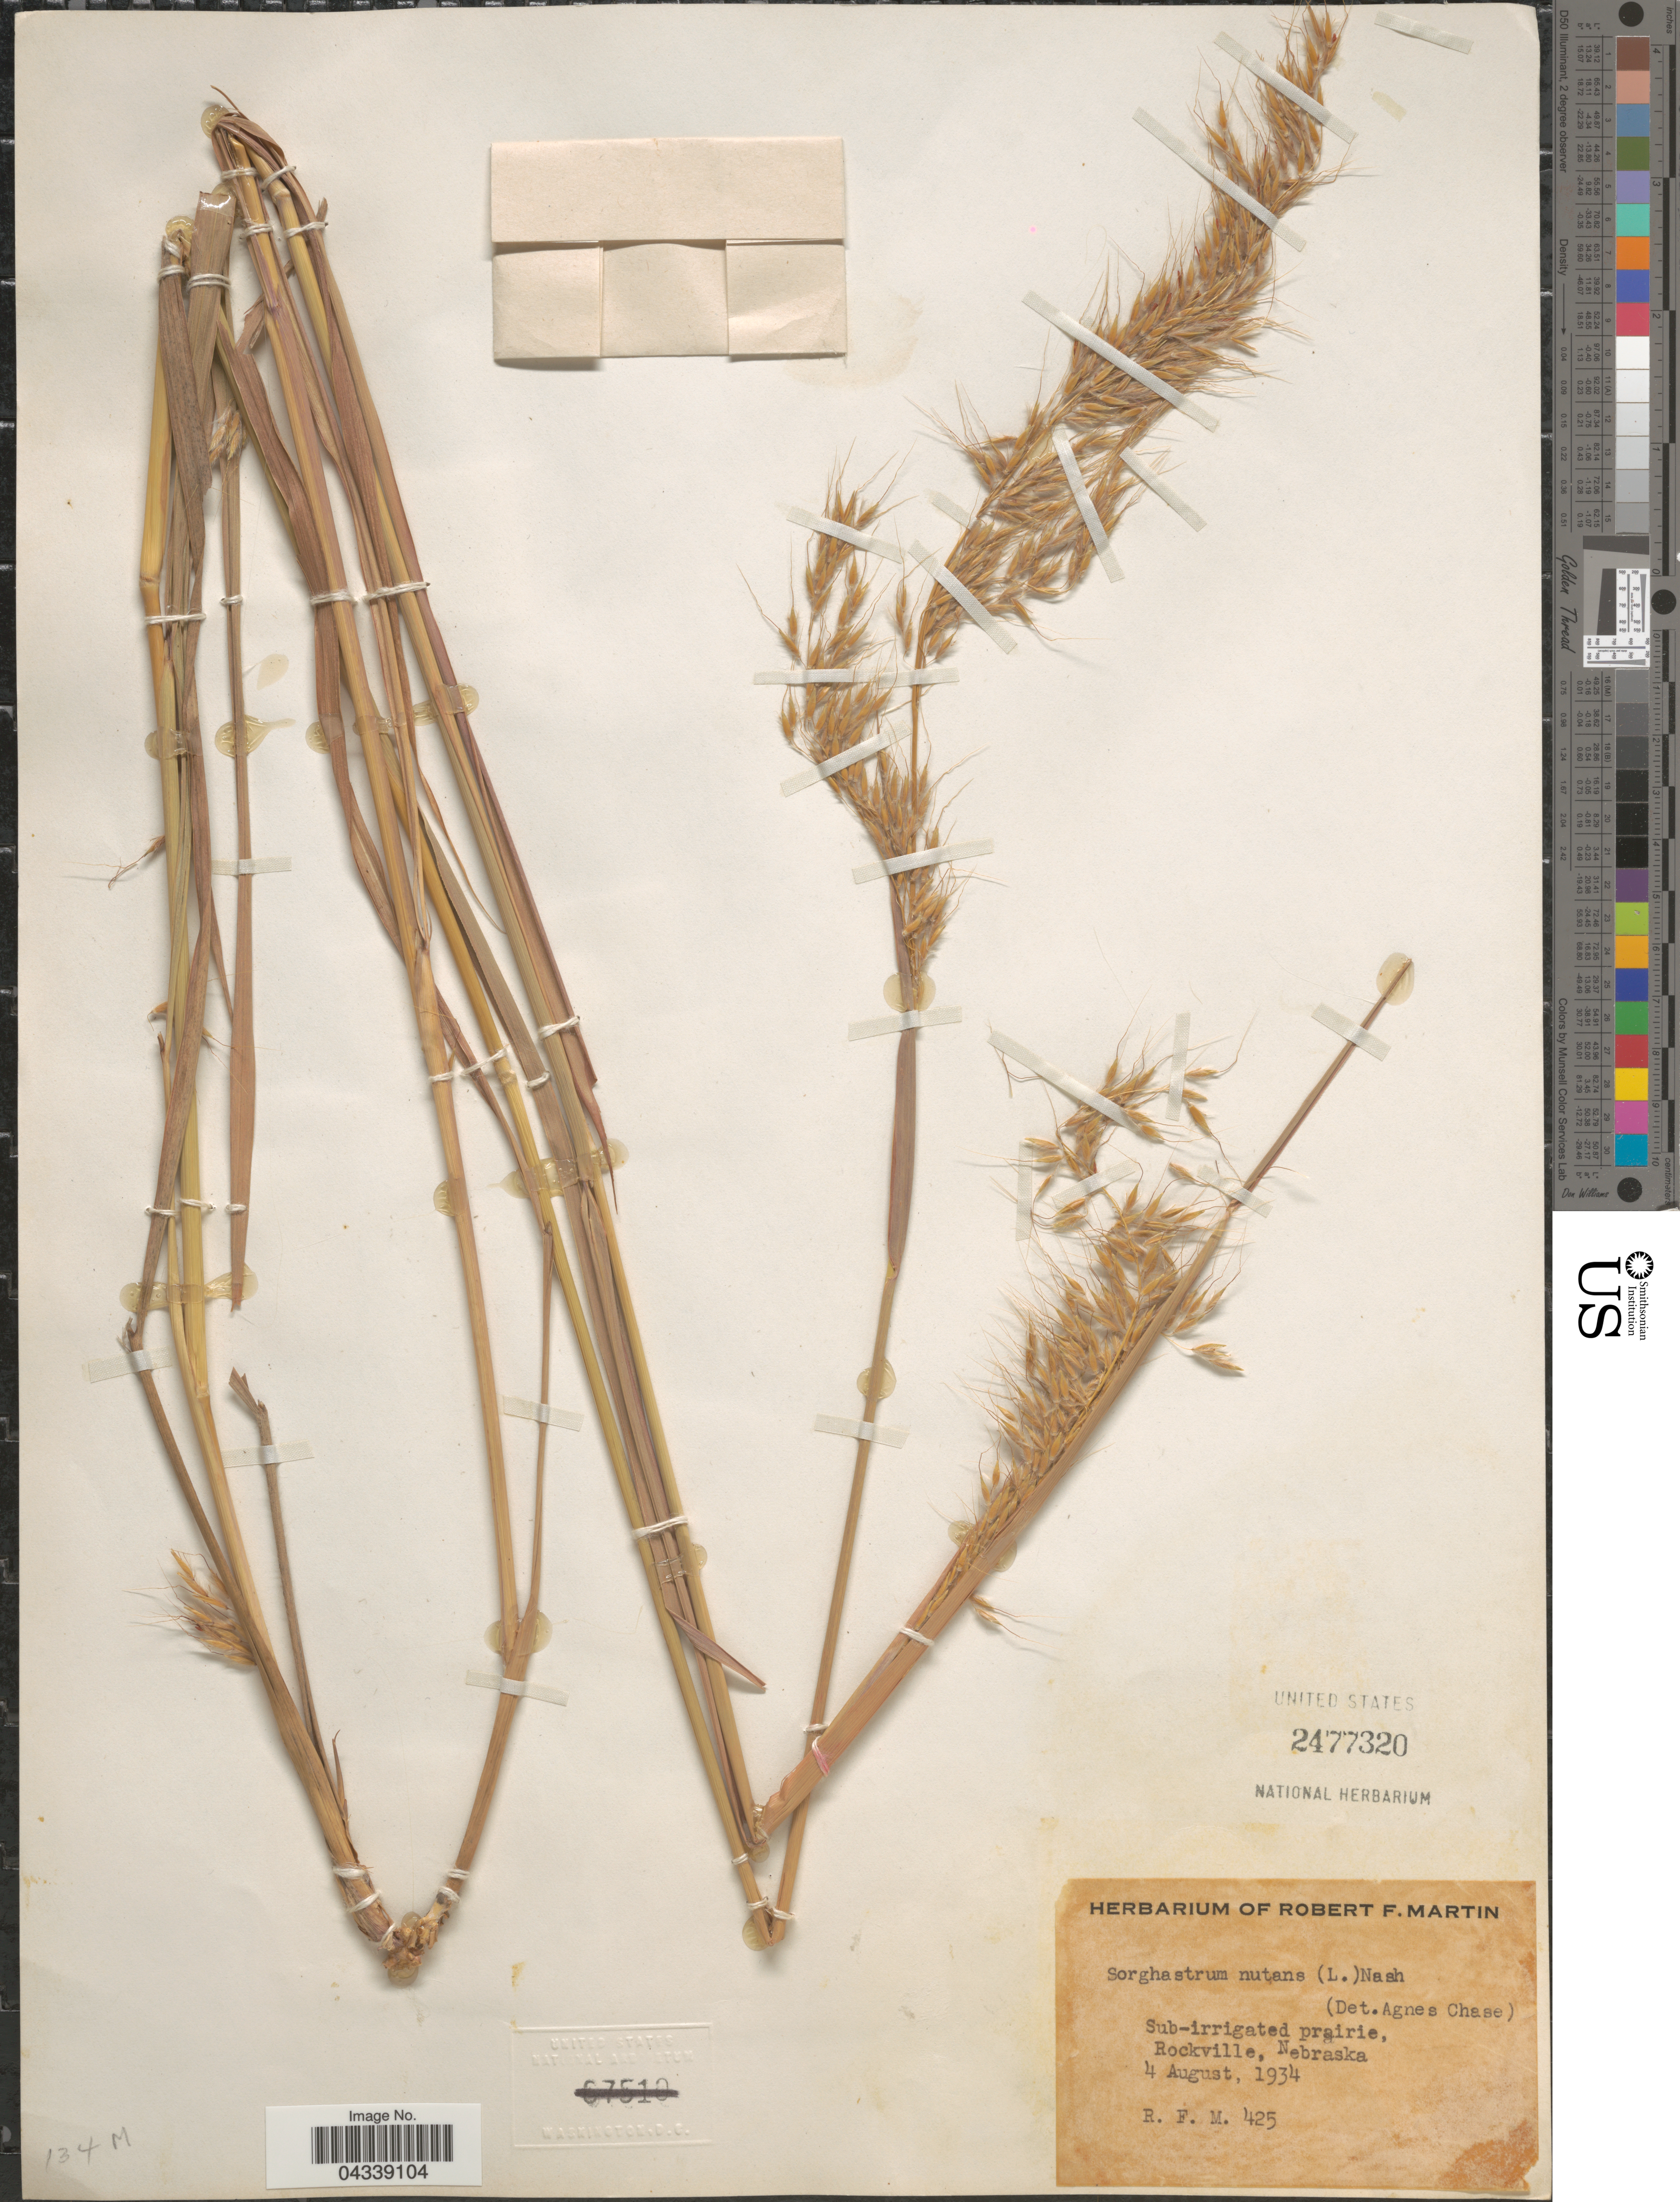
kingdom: Plantae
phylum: Tracheophyta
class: Liliopsida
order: Poales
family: Poaceae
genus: Sorghastrum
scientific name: Sorghastrum nutans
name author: (L.) Nash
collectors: R. F. Martin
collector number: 425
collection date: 1934-08-04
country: United States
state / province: Nebraska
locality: Sub-irrigated prairie, Rockville.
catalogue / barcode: US 2477320